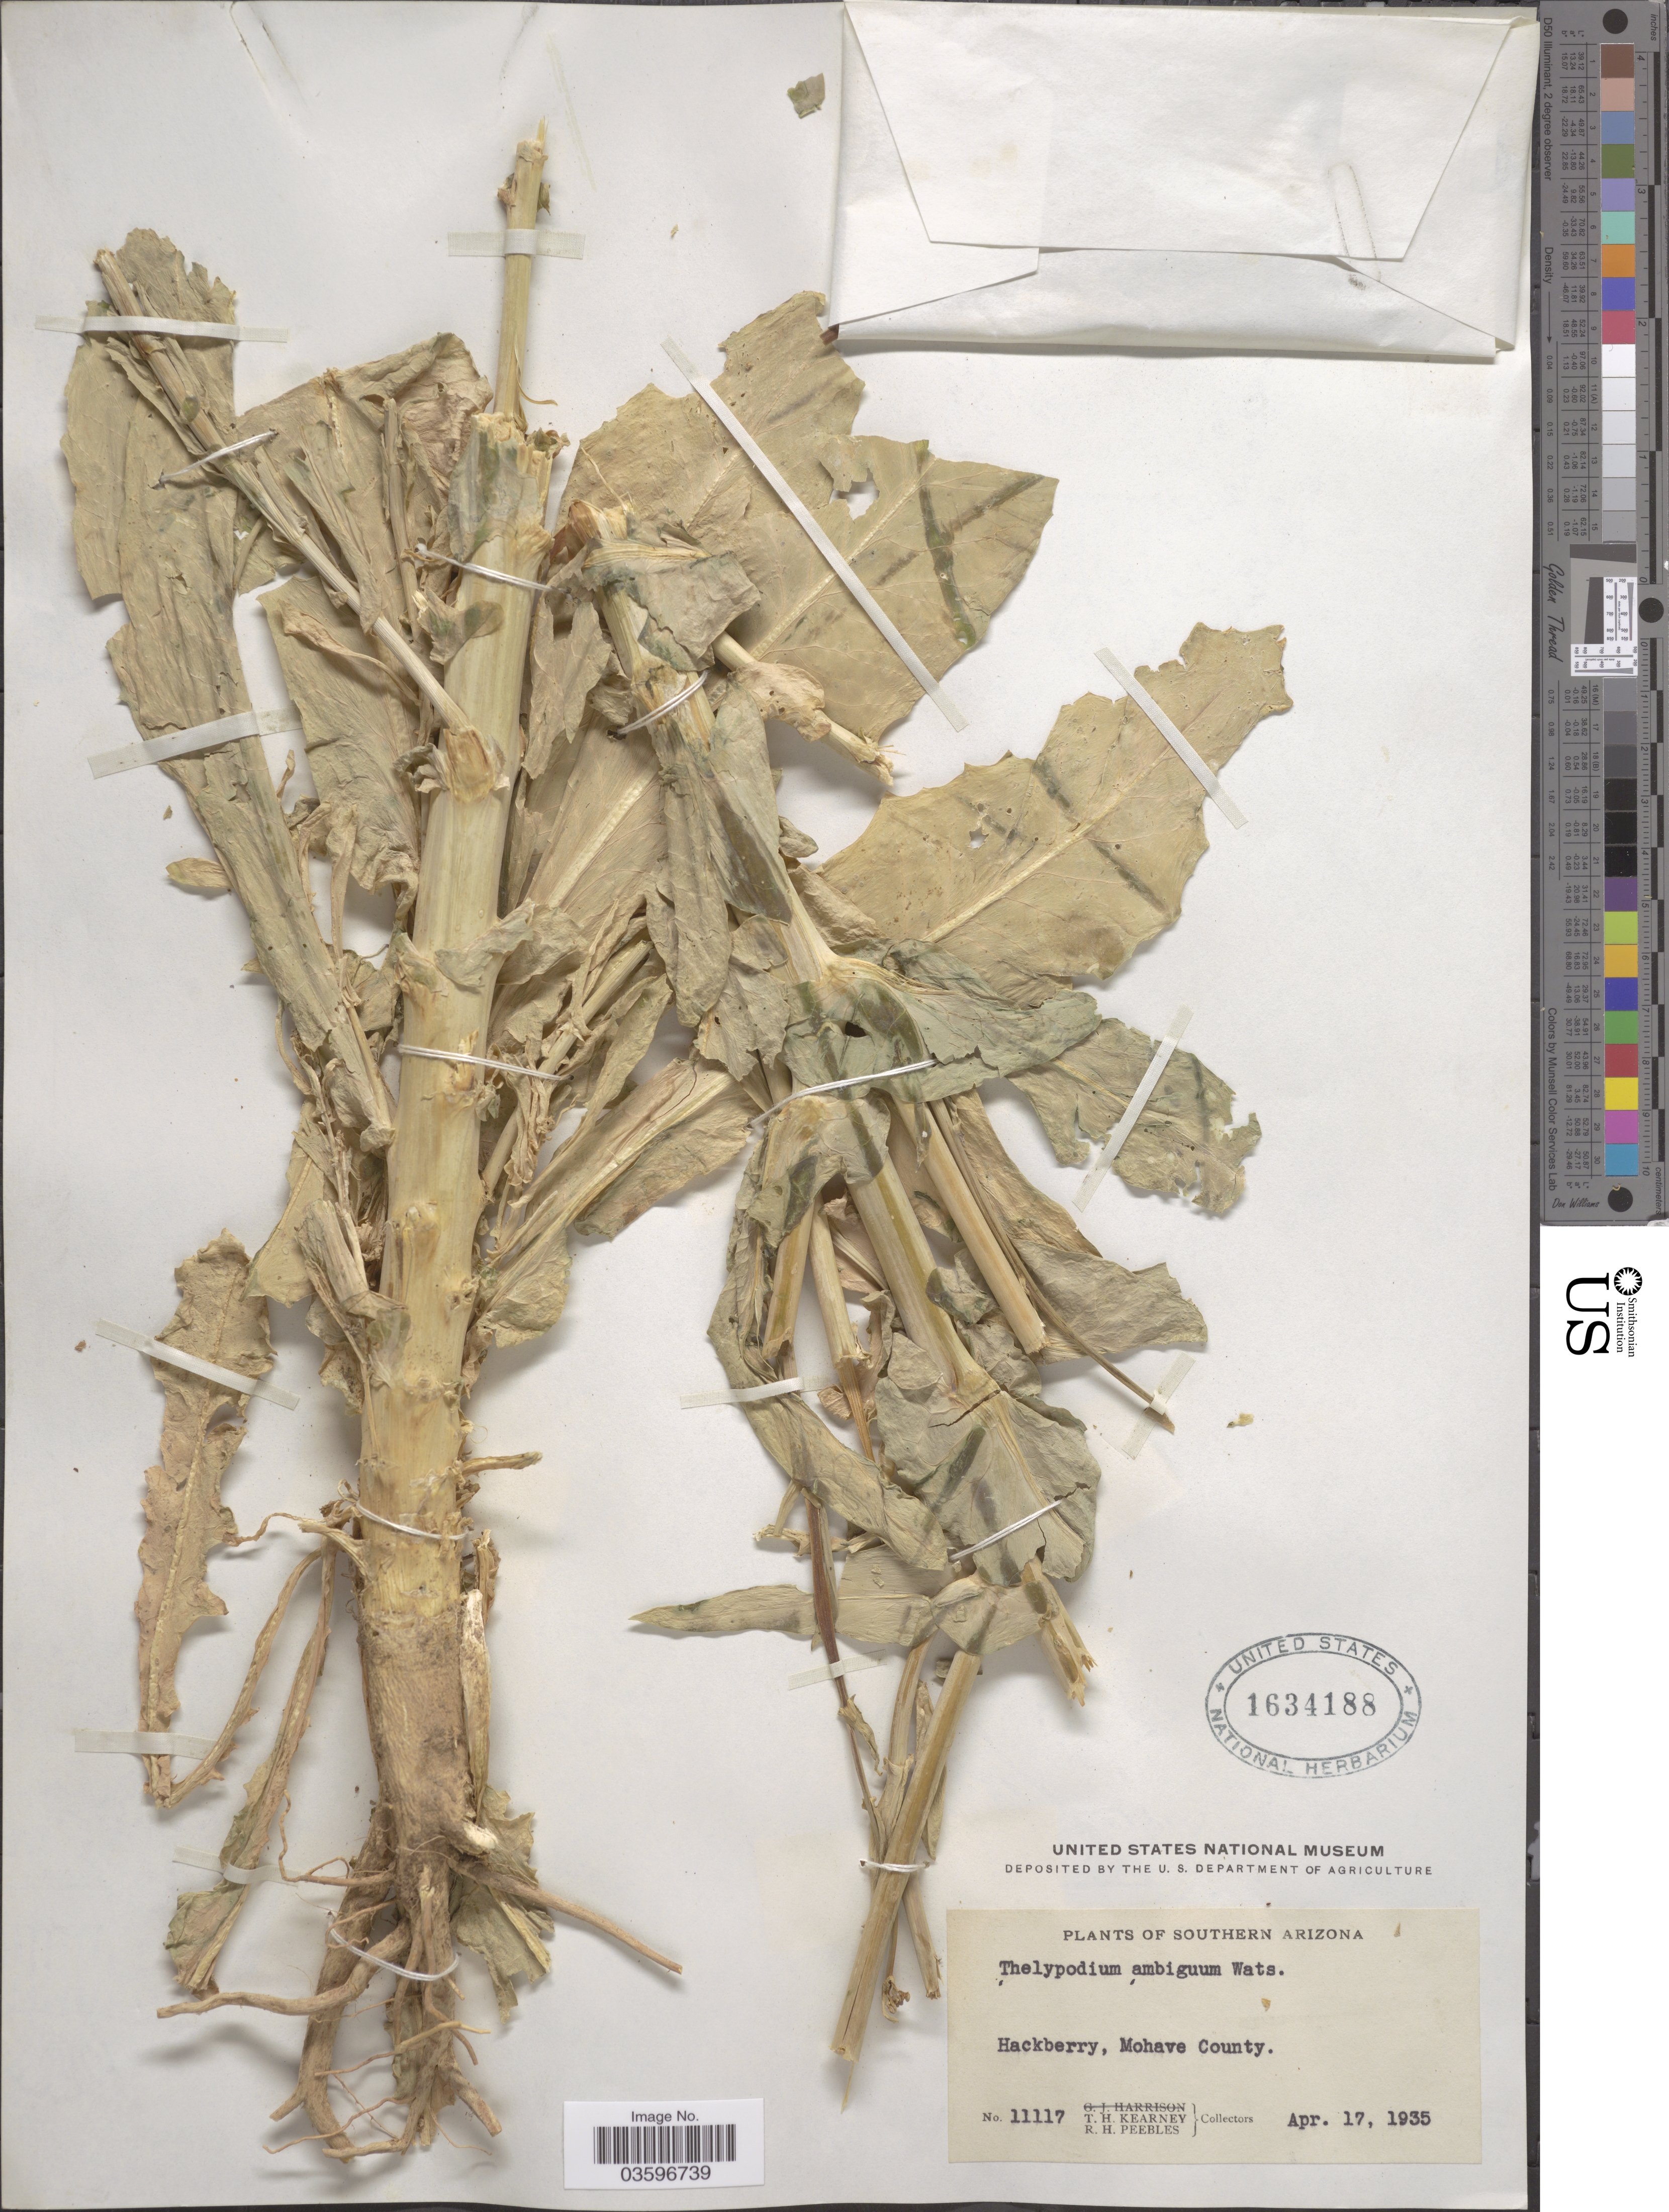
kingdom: Plantae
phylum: Tracheophyta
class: Magnoliopsida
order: Brassicales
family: Brassicaceae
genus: Thelypodiopsis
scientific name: Thelypodiopsis ambigua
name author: (S. Watson) Al-Shehbaz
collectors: T. H. Kearney & R. H. Peebles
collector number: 11117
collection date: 1935-04-17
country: United States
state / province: Arizona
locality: Southern Arizona, Hackberry, Mohave County.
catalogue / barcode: US 1634188